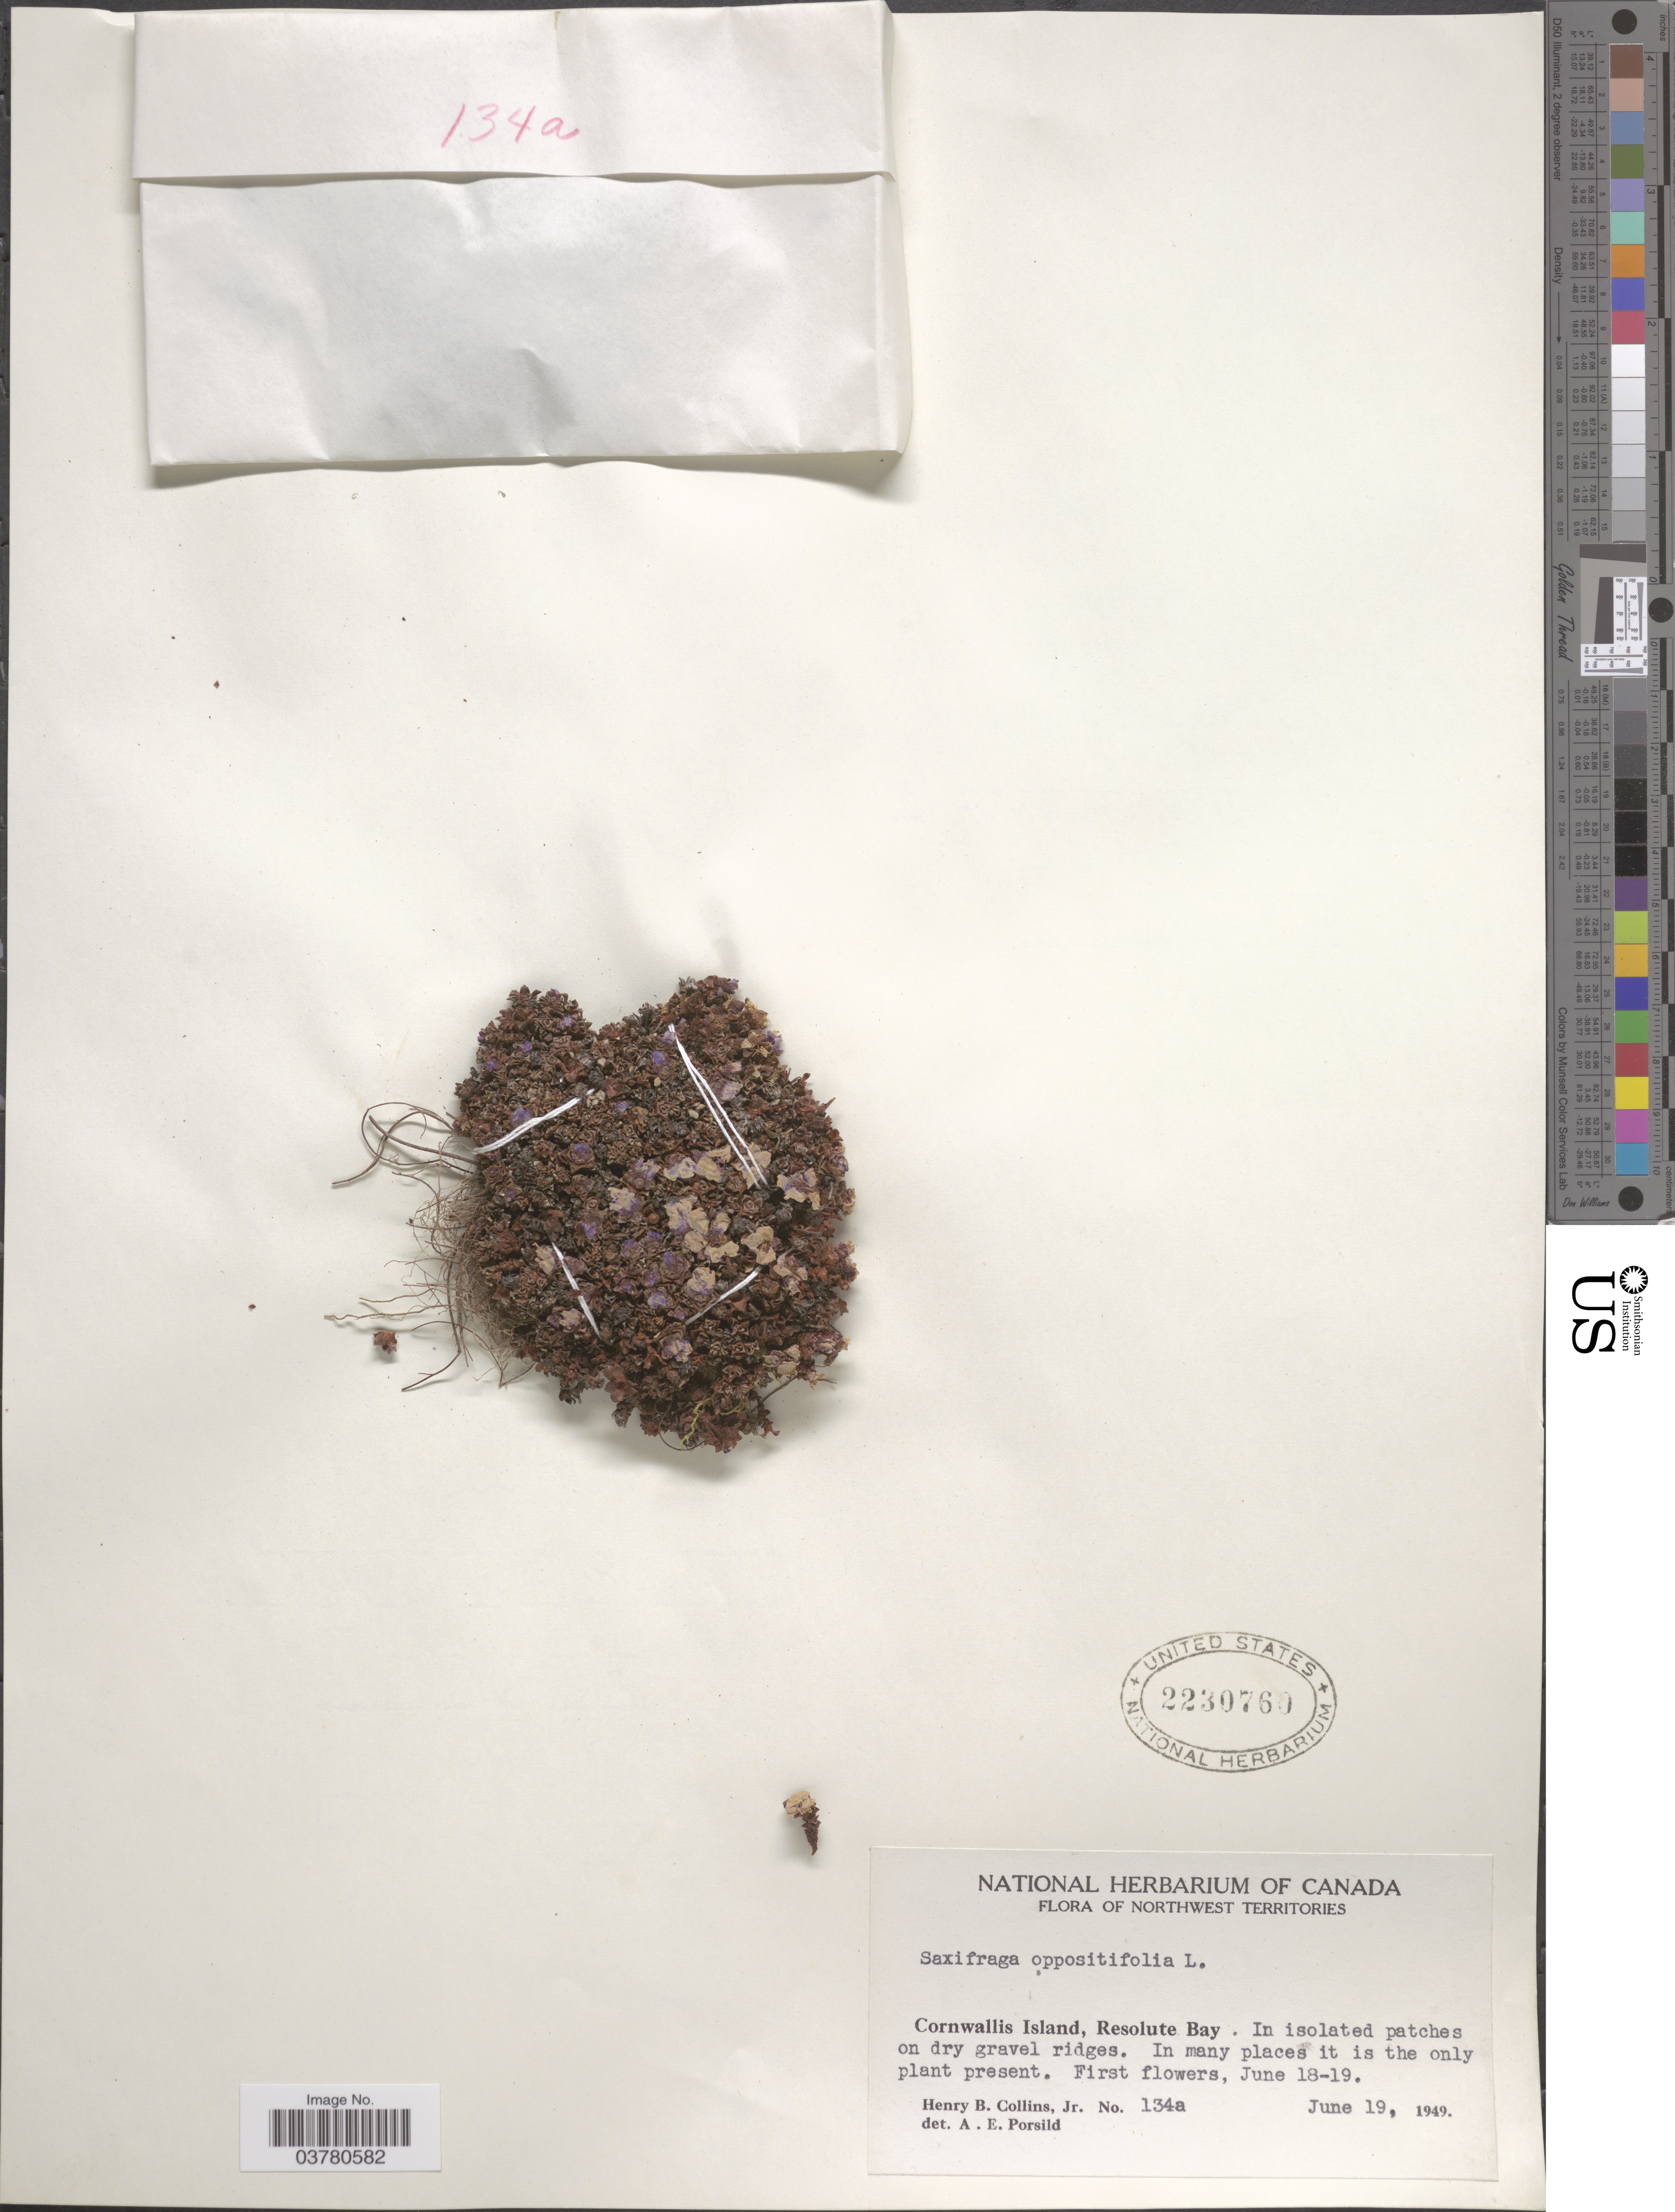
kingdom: Plantae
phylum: Tracheophyta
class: Magnoliopsida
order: Saxifragales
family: Saxifragaceae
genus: Saxifraga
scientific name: Saxifraga oppositifolia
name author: L.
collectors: H. Collins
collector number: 134a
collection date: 1949-06-19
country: Canada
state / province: Nunavut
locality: Cornwallis Island, Resolute Bay.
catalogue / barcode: US 2230760